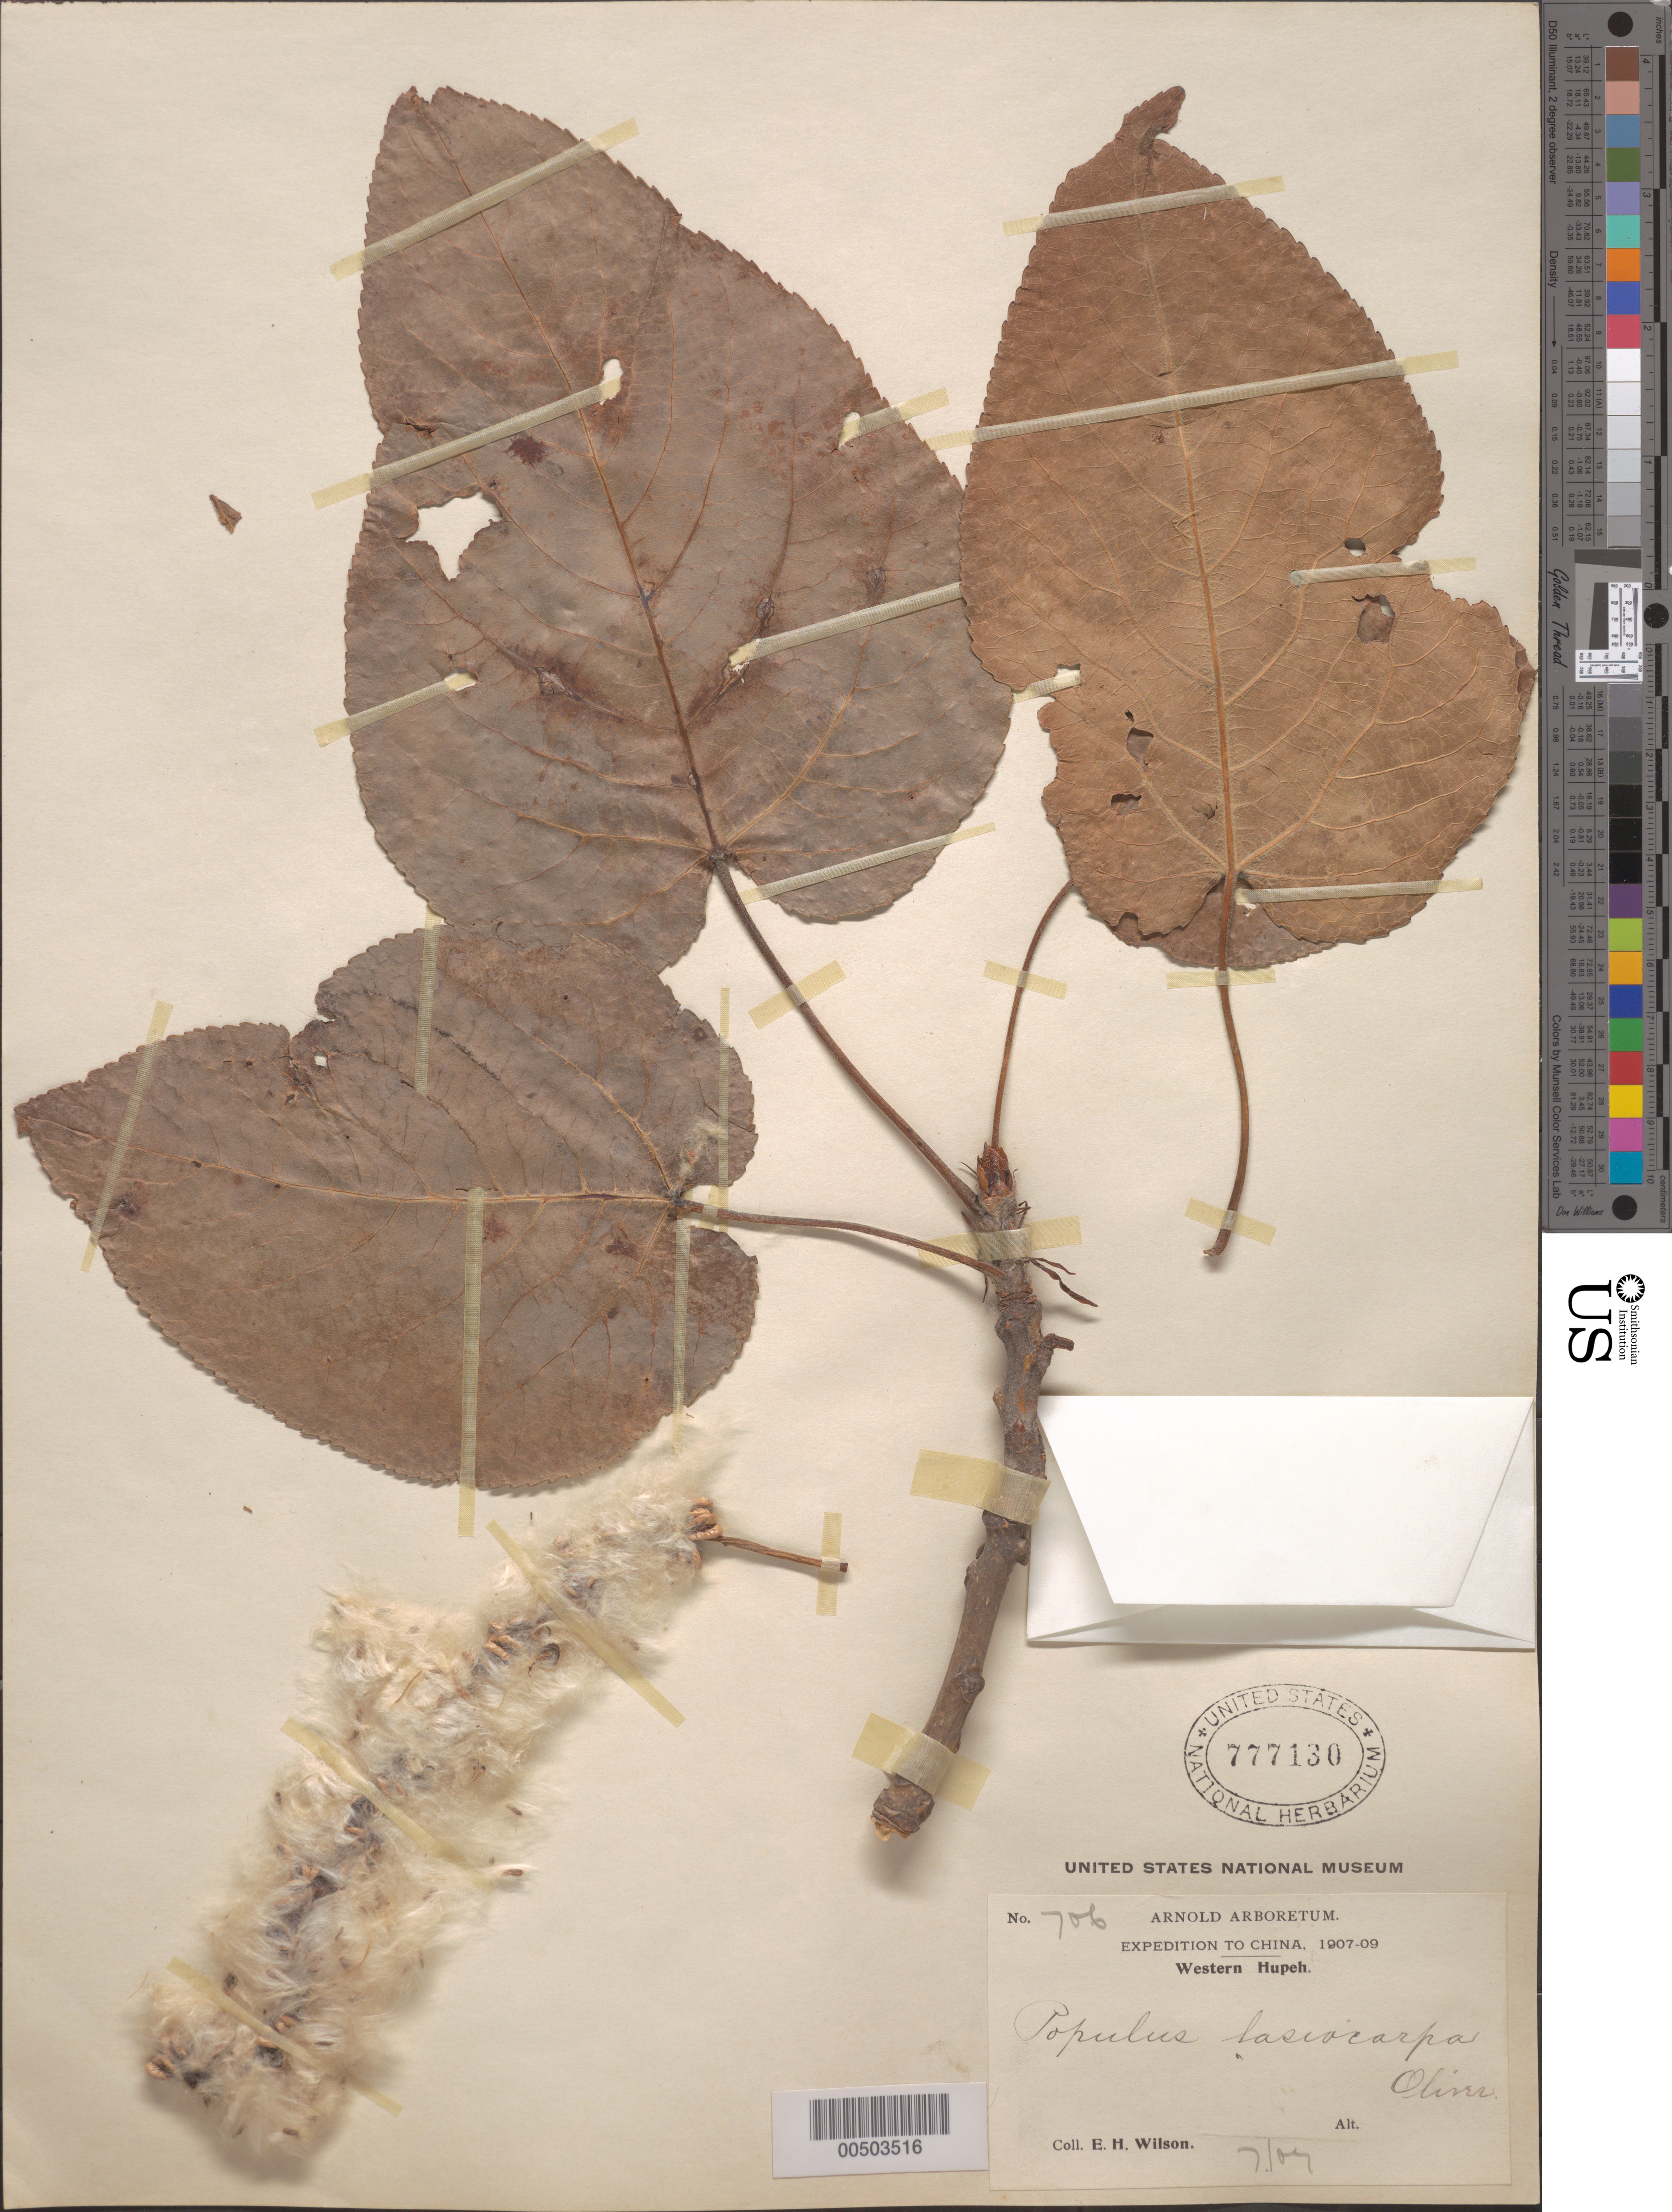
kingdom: Plantae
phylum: Tracheophyta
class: Magnoliopsida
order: Malpighiales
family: Salicaceae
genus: Populus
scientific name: Populus lasiocarpa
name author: Oliv.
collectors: E. H. Wilson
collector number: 706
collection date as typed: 1907 to -- --- 1909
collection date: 1907/1909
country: China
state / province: Hubei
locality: Western Hupeh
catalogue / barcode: US 777130